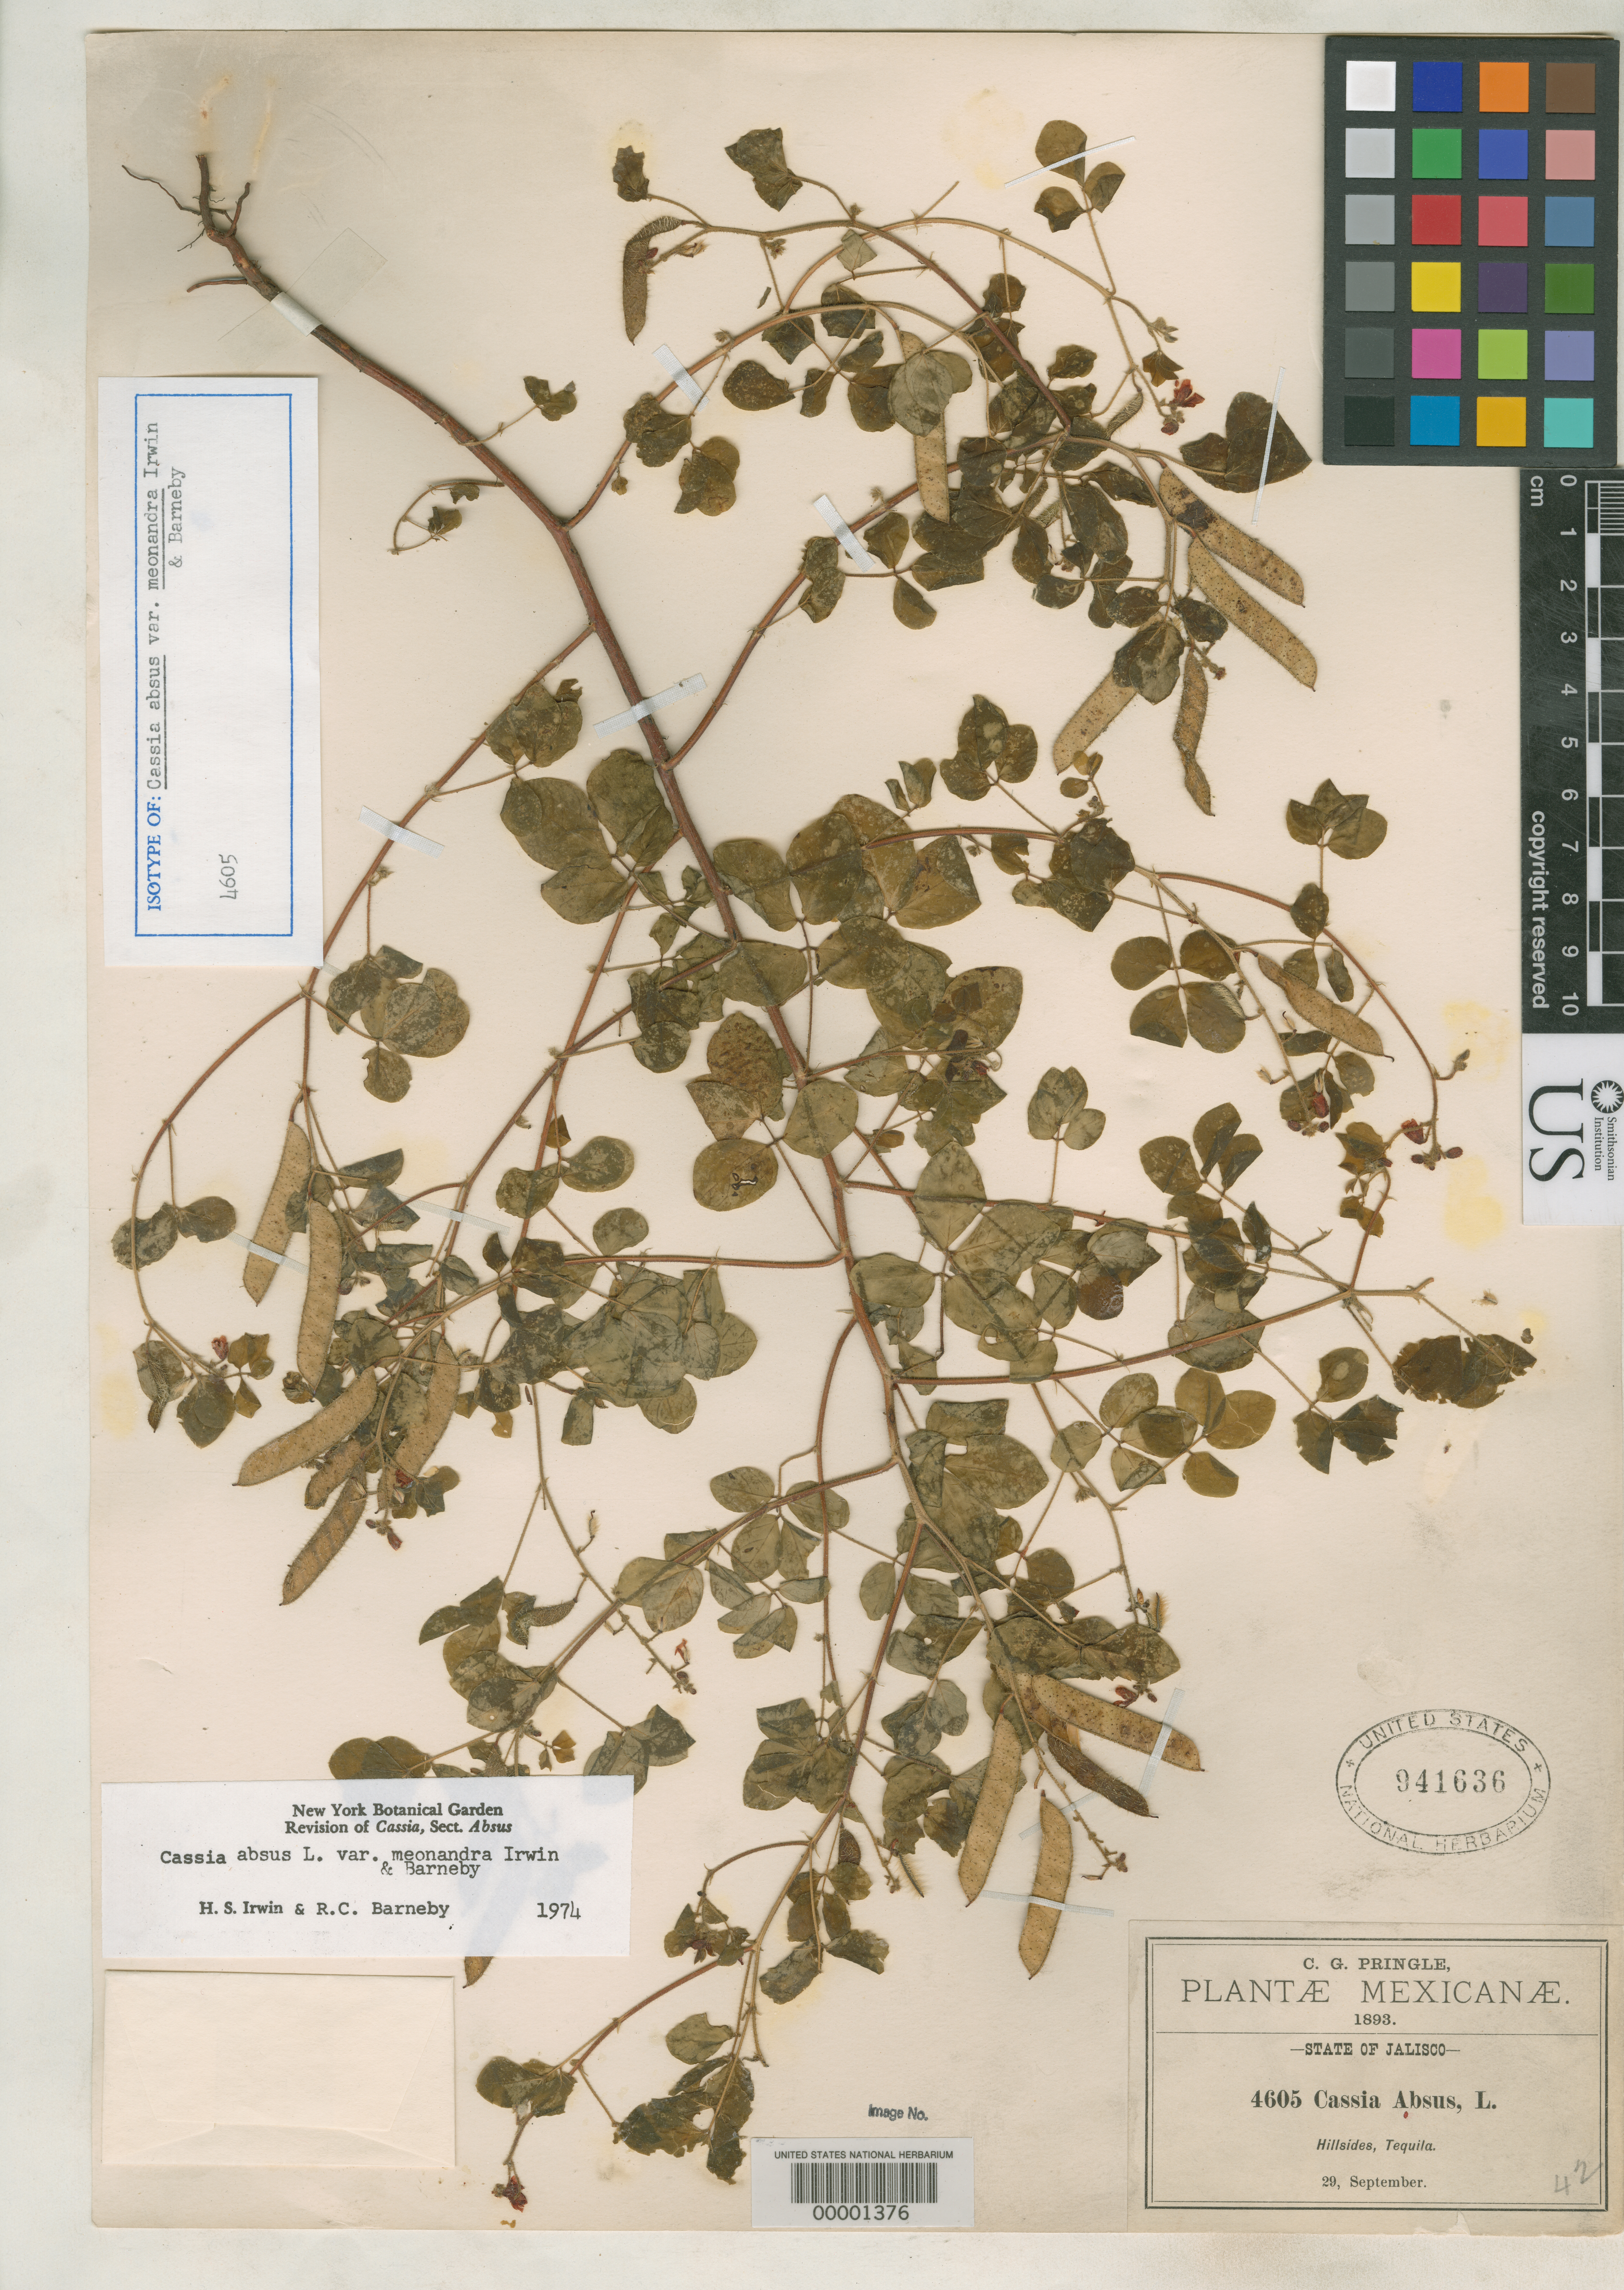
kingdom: Plantae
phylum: Tracheophyta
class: Magnoliopsida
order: Fabales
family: Fabaceae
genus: Cassia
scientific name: Cassia absus var. meonandra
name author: H.S. Irwin & Barneby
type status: Isotype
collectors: C. G. Pringle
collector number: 4605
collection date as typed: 27 Sep 1893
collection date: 1893-09-27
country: Mexico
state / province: Jalisco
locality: Tequila.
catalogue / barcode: US 941636